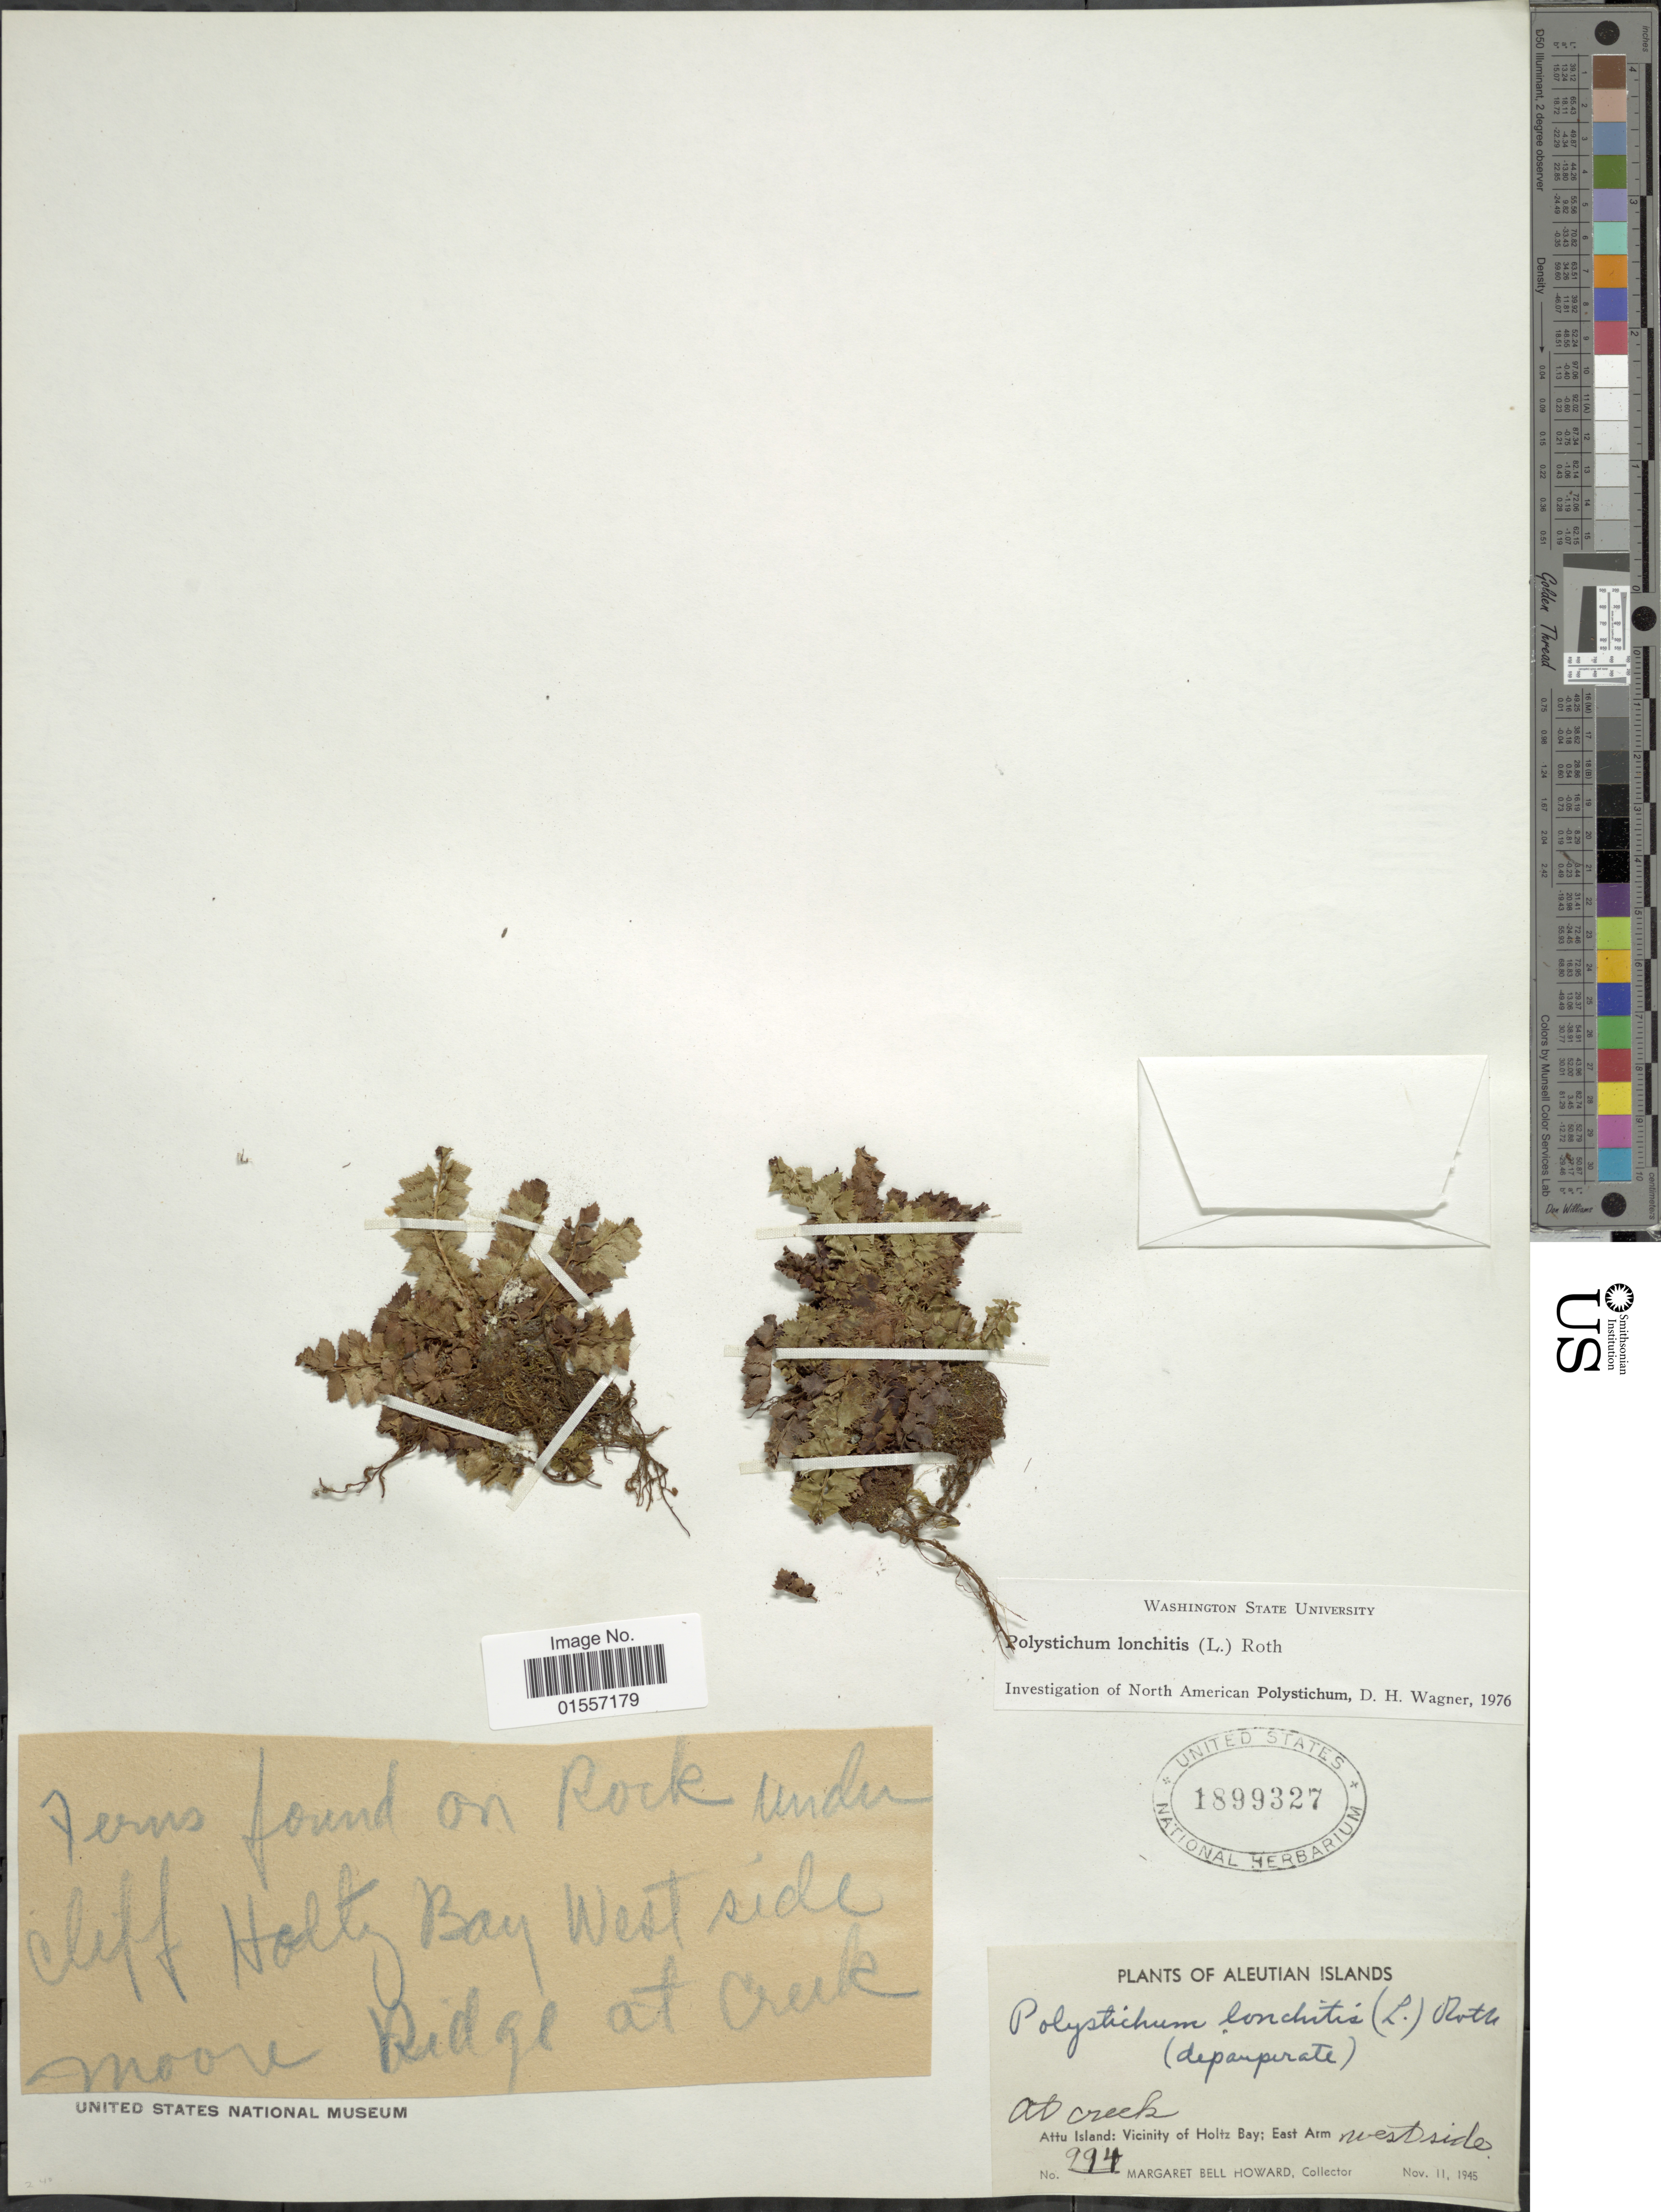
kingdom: Plantae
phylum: Tracheophyta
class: Polypodiopsida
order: Polypodiales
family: Dryopteridaceae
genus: Polystichum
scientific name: Polystichum lonchitis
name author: (Roth) L.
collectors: M. B. Howard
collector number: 994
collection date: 1945-11-11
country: United States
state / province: Alaska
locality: Aleutian Island, At Creek, Attu Island: Vicinity of Holtz Bay; East Arm, west side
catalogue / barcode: US 1899327